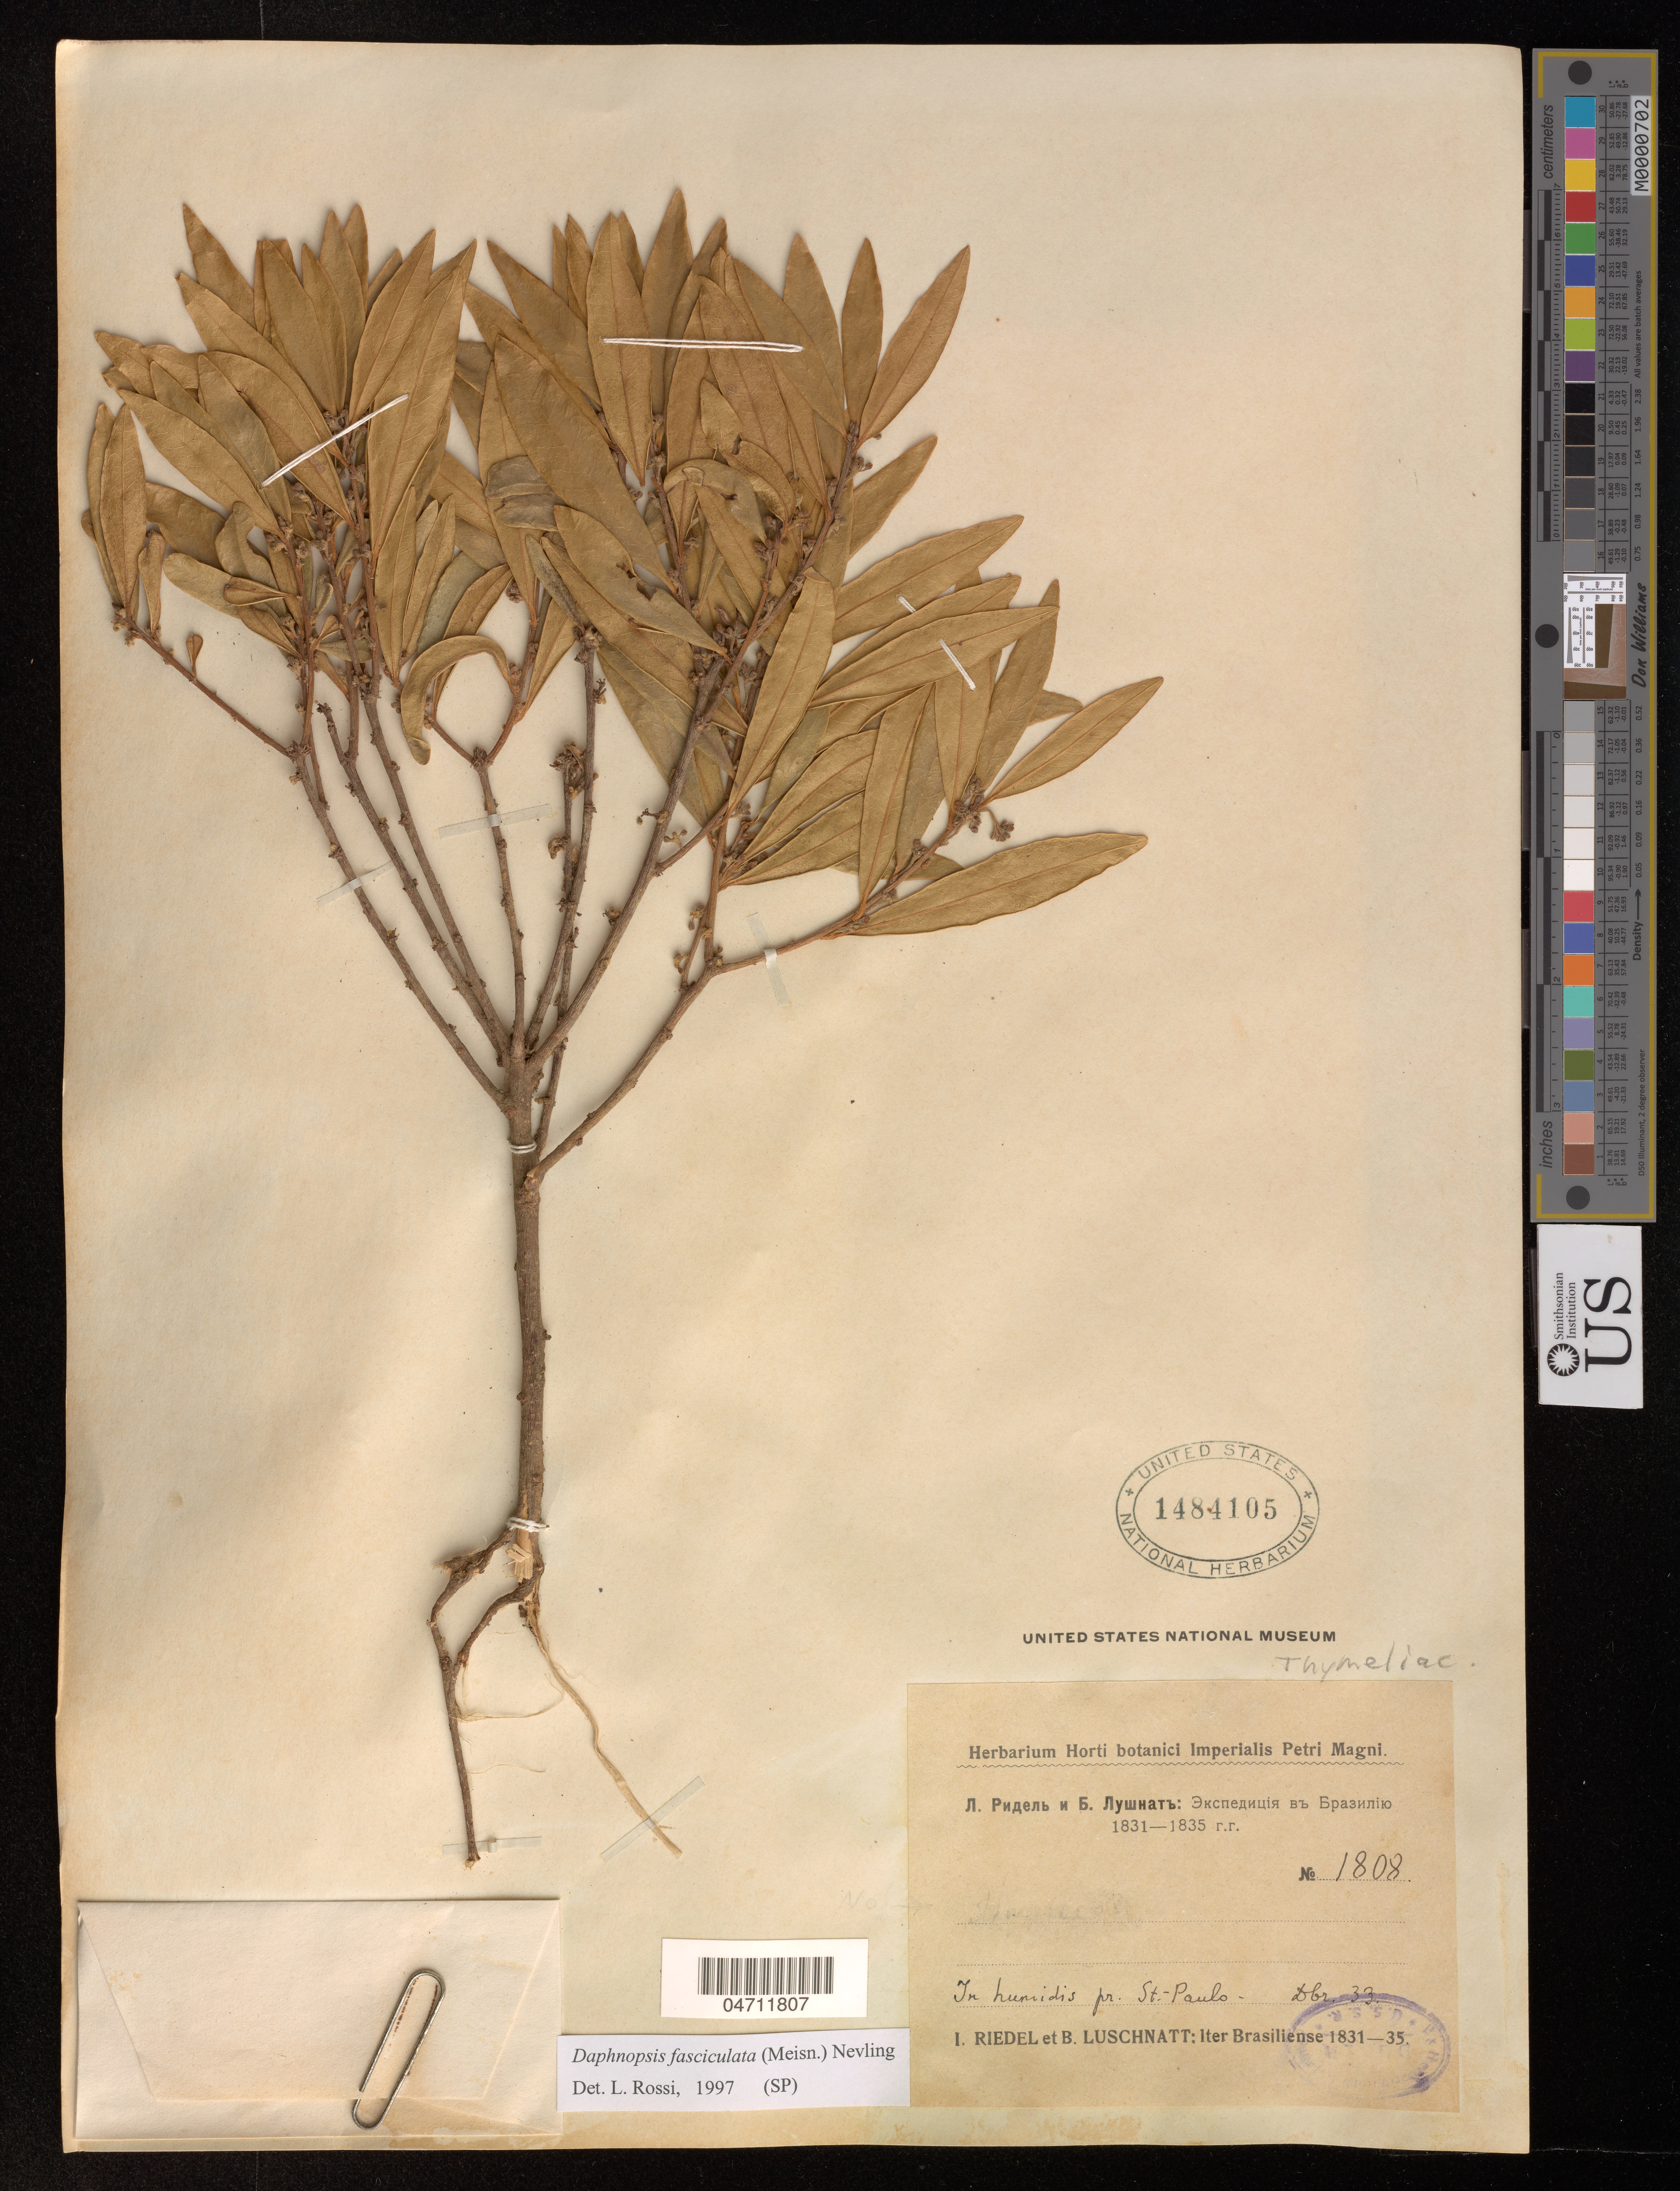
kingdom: Plantae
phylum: Tracheophyta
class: Magnoliopsida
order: Malvales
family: Thymelaeaceae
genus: Daphnopsis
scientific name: Daphnopsis fasciculata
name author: (R. Meissn.) Nevl.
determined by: Rossi, L.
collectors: L. Riedel & B. Luschnatt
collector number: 1808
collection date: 1831/1835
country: Brazil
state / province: Rio de Janeiro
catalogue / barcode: US 1484105